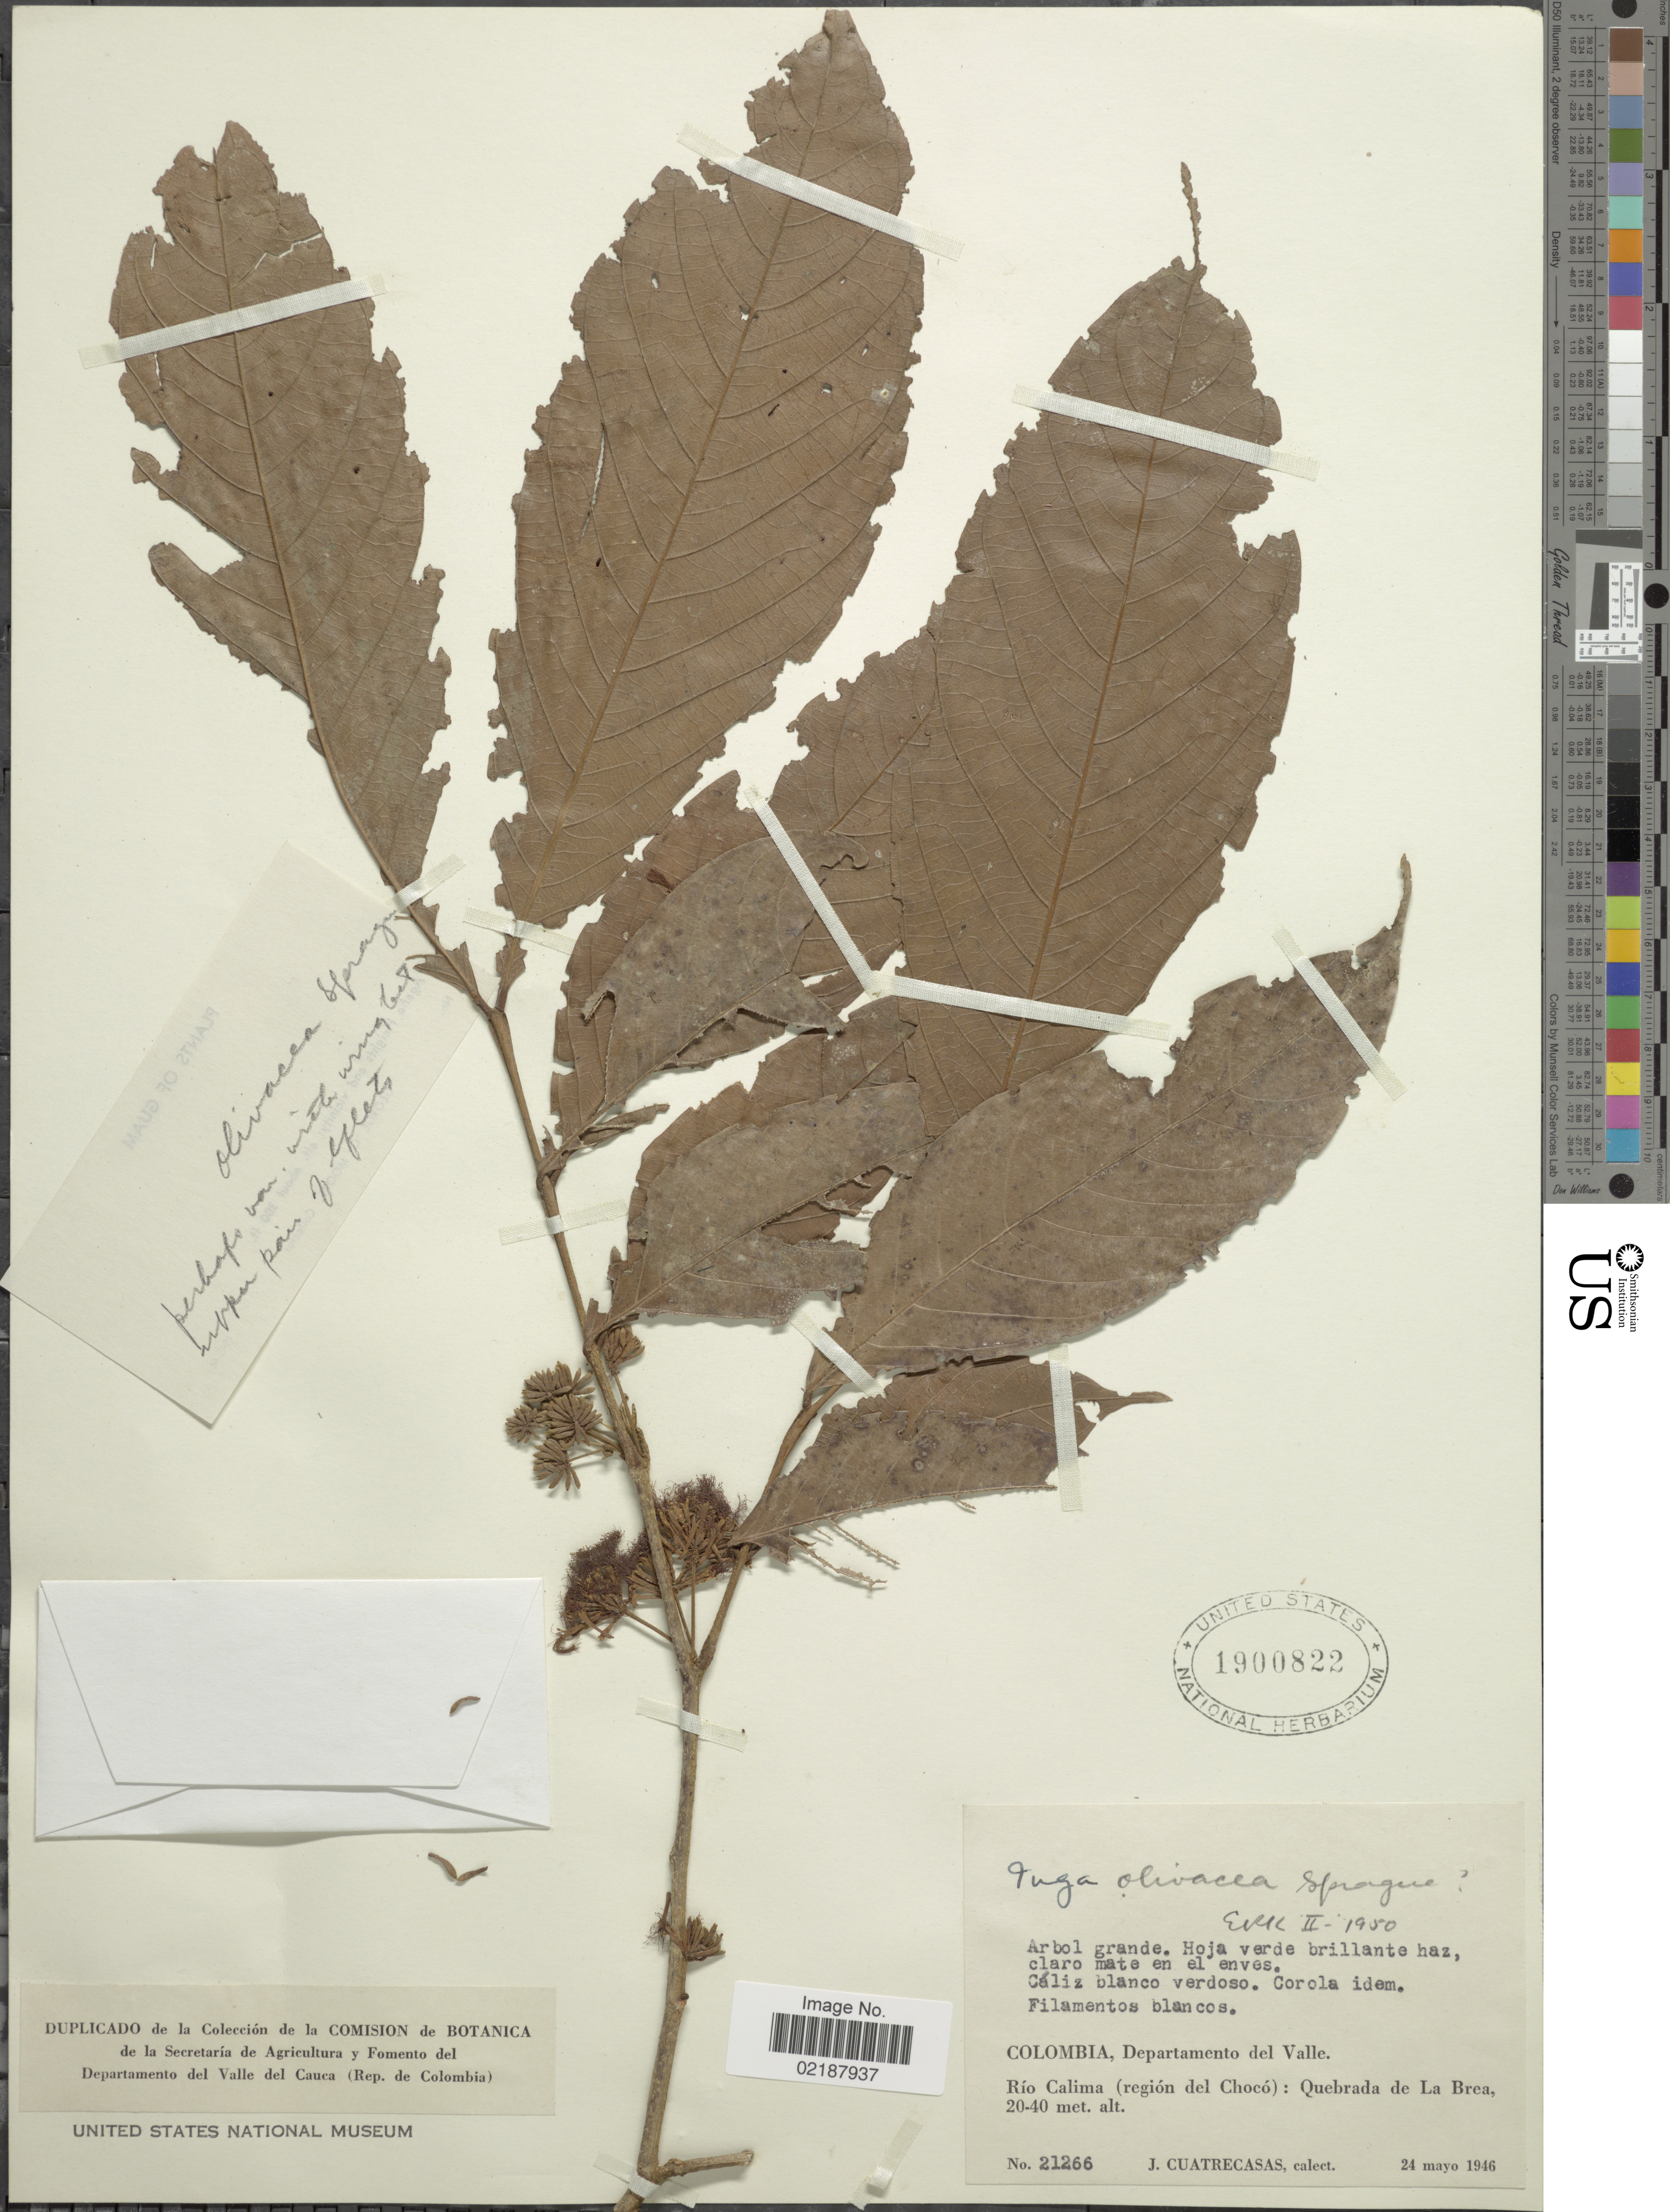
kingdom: Plantae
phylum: Tracheophyta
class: Magnoliopsida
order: Fabales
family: Fabaceae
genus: Inga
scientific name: Inga gracilior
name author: Sprague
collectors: J. Cuatrecasas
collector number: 21266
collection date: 1946-05-24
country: Colombia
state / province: Valle del Cauca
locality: Departamento del Valle, Rio Calima (Region del Choco): Quebrada de la Brea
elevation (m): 20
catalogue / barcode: US 1900822